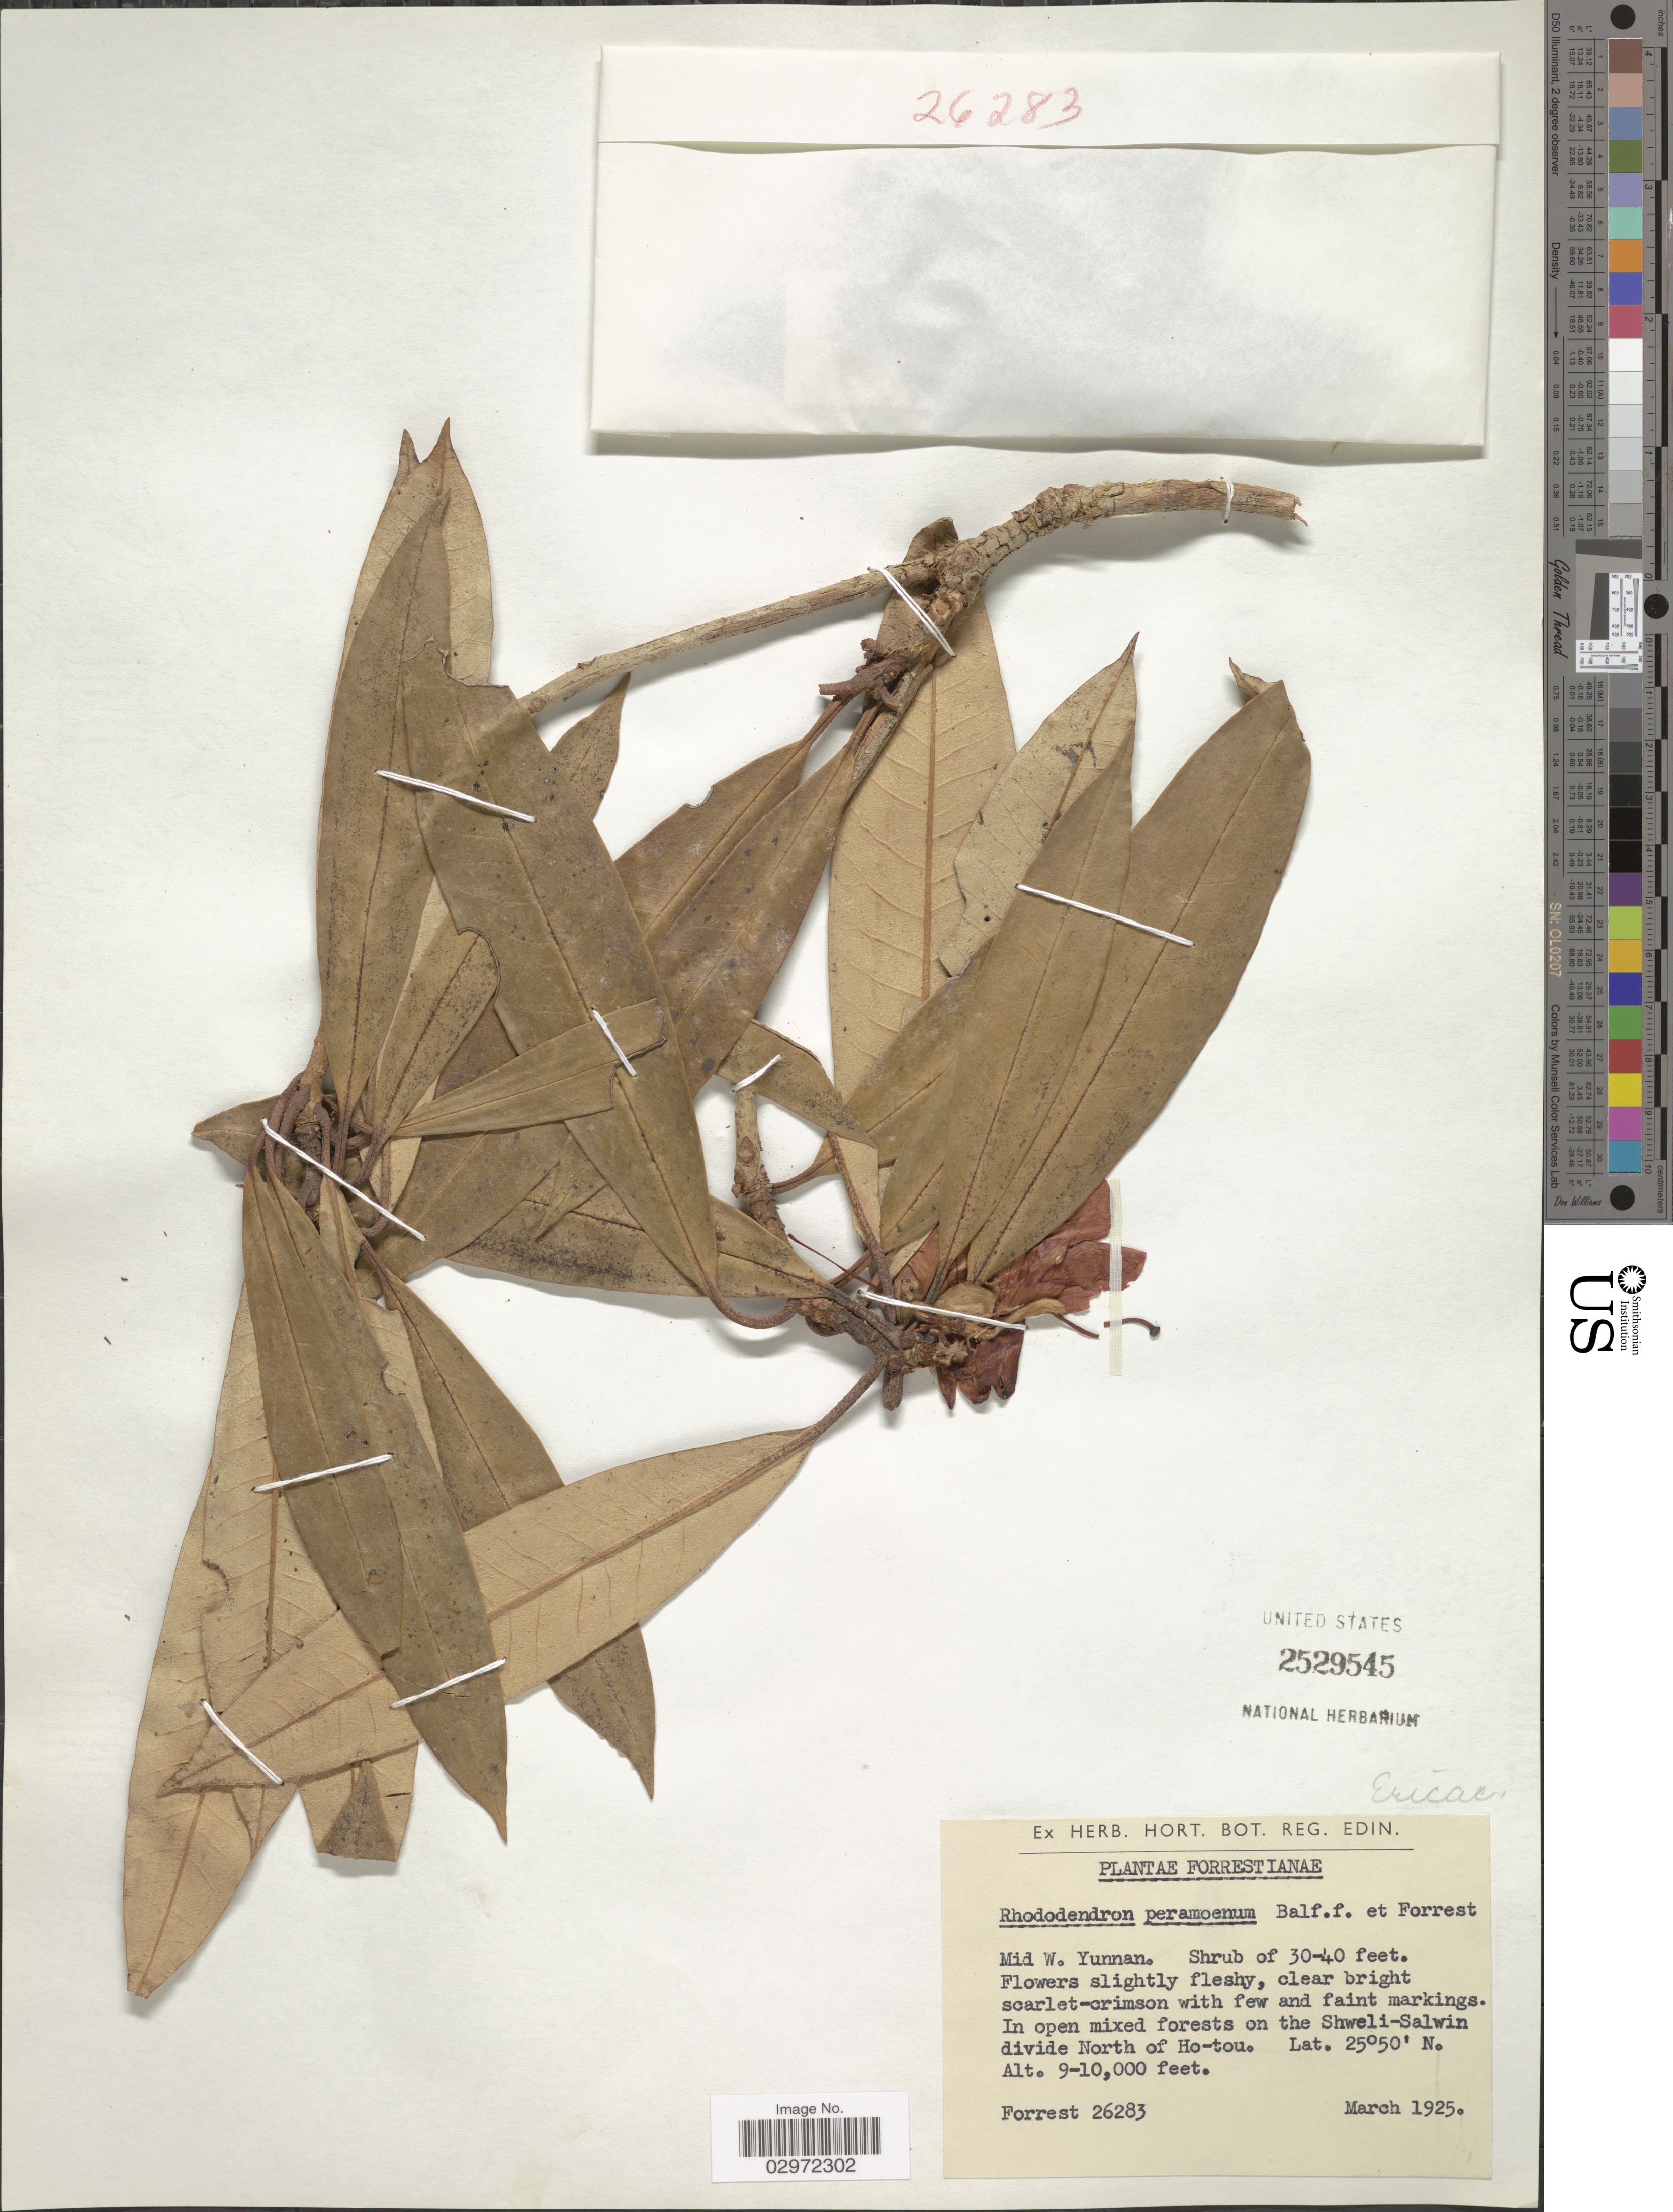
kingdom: Plantae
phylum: Tracheophyta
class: Magnoliopsida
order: Ericales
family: Ericaceae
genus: Rhododendron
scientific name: Rhododendron peramoenum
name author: Balf. f. & Forrest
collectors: -. Forrest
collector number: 26283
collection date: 1925-03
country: China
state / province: Yunnan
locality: Mid. W. Yunnan, In open mixed forests on the Shweli-Salwin divide North of Ho-tou.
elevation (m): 2743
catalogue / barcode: US 2529545